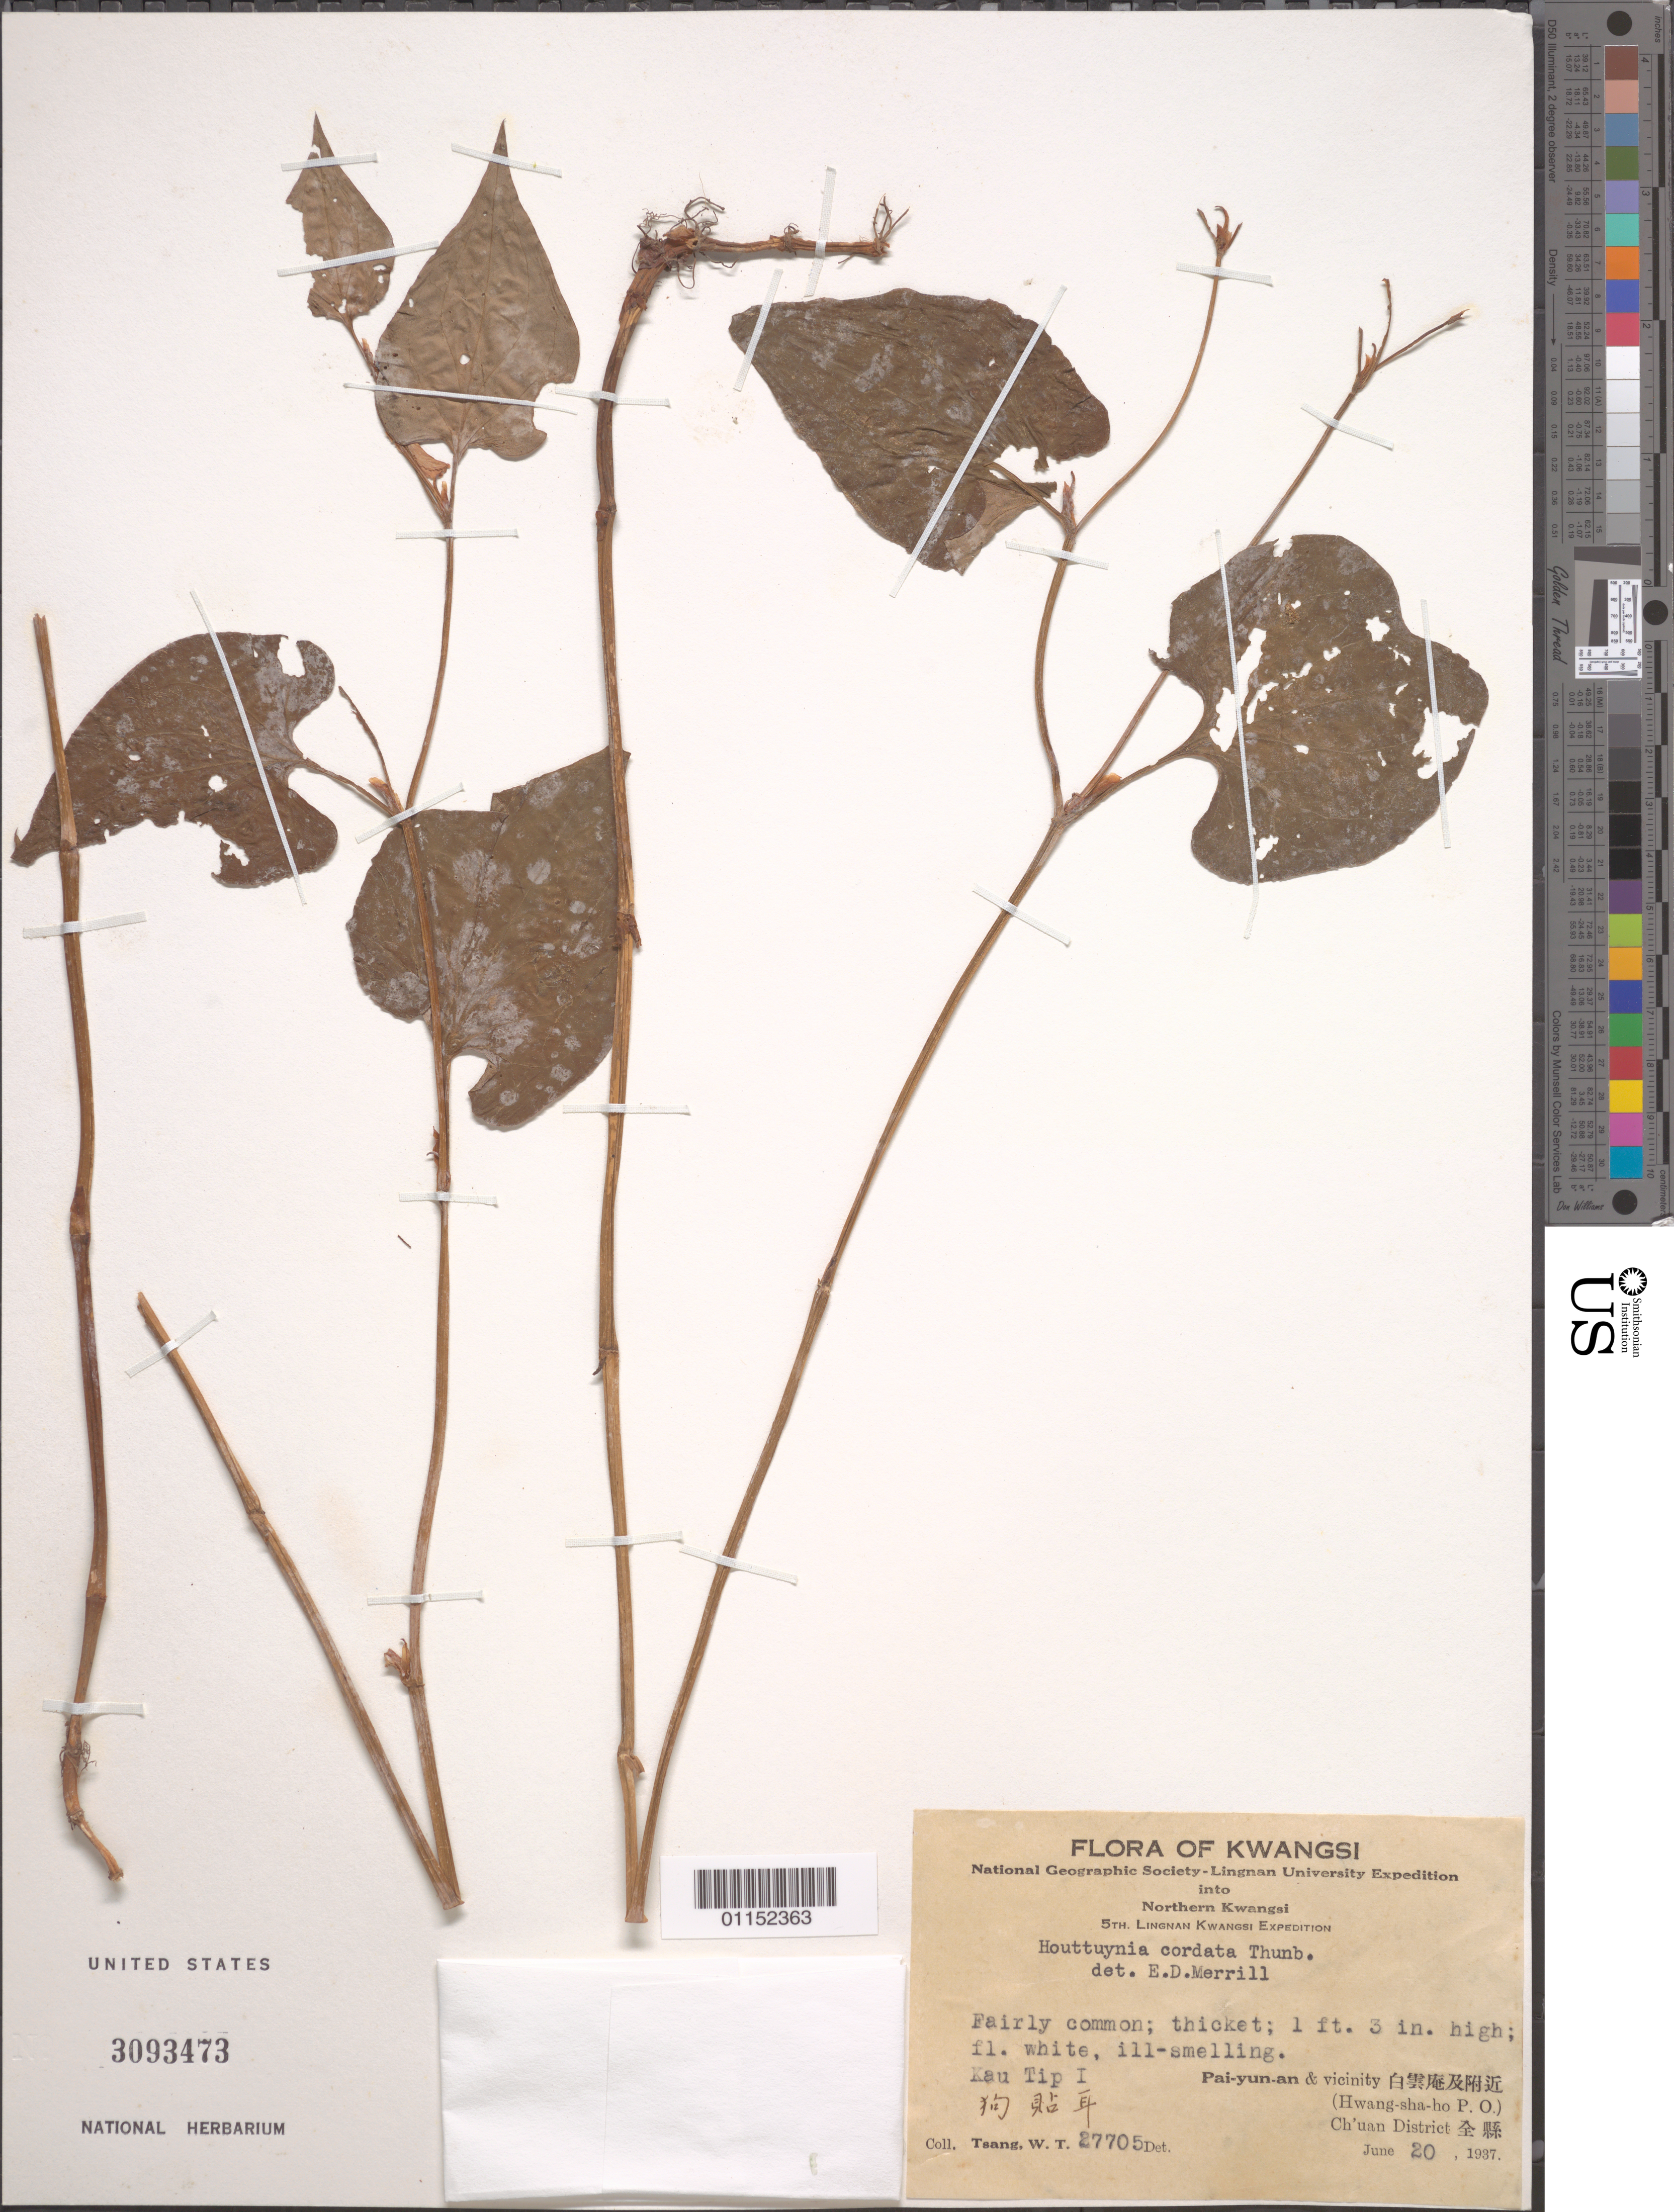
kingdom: Plantae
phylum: Tracheophyta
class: Magnoliopsida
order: Piperales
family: Saururaceae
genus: Houttuynia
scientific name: Houttuynia cordata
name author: Thunb.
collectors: W. T. Tsang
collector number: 27705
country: China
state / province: Guangxi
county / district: Chuan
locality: Hwang-sha-ho, Palyunan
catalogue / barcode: US 3093473